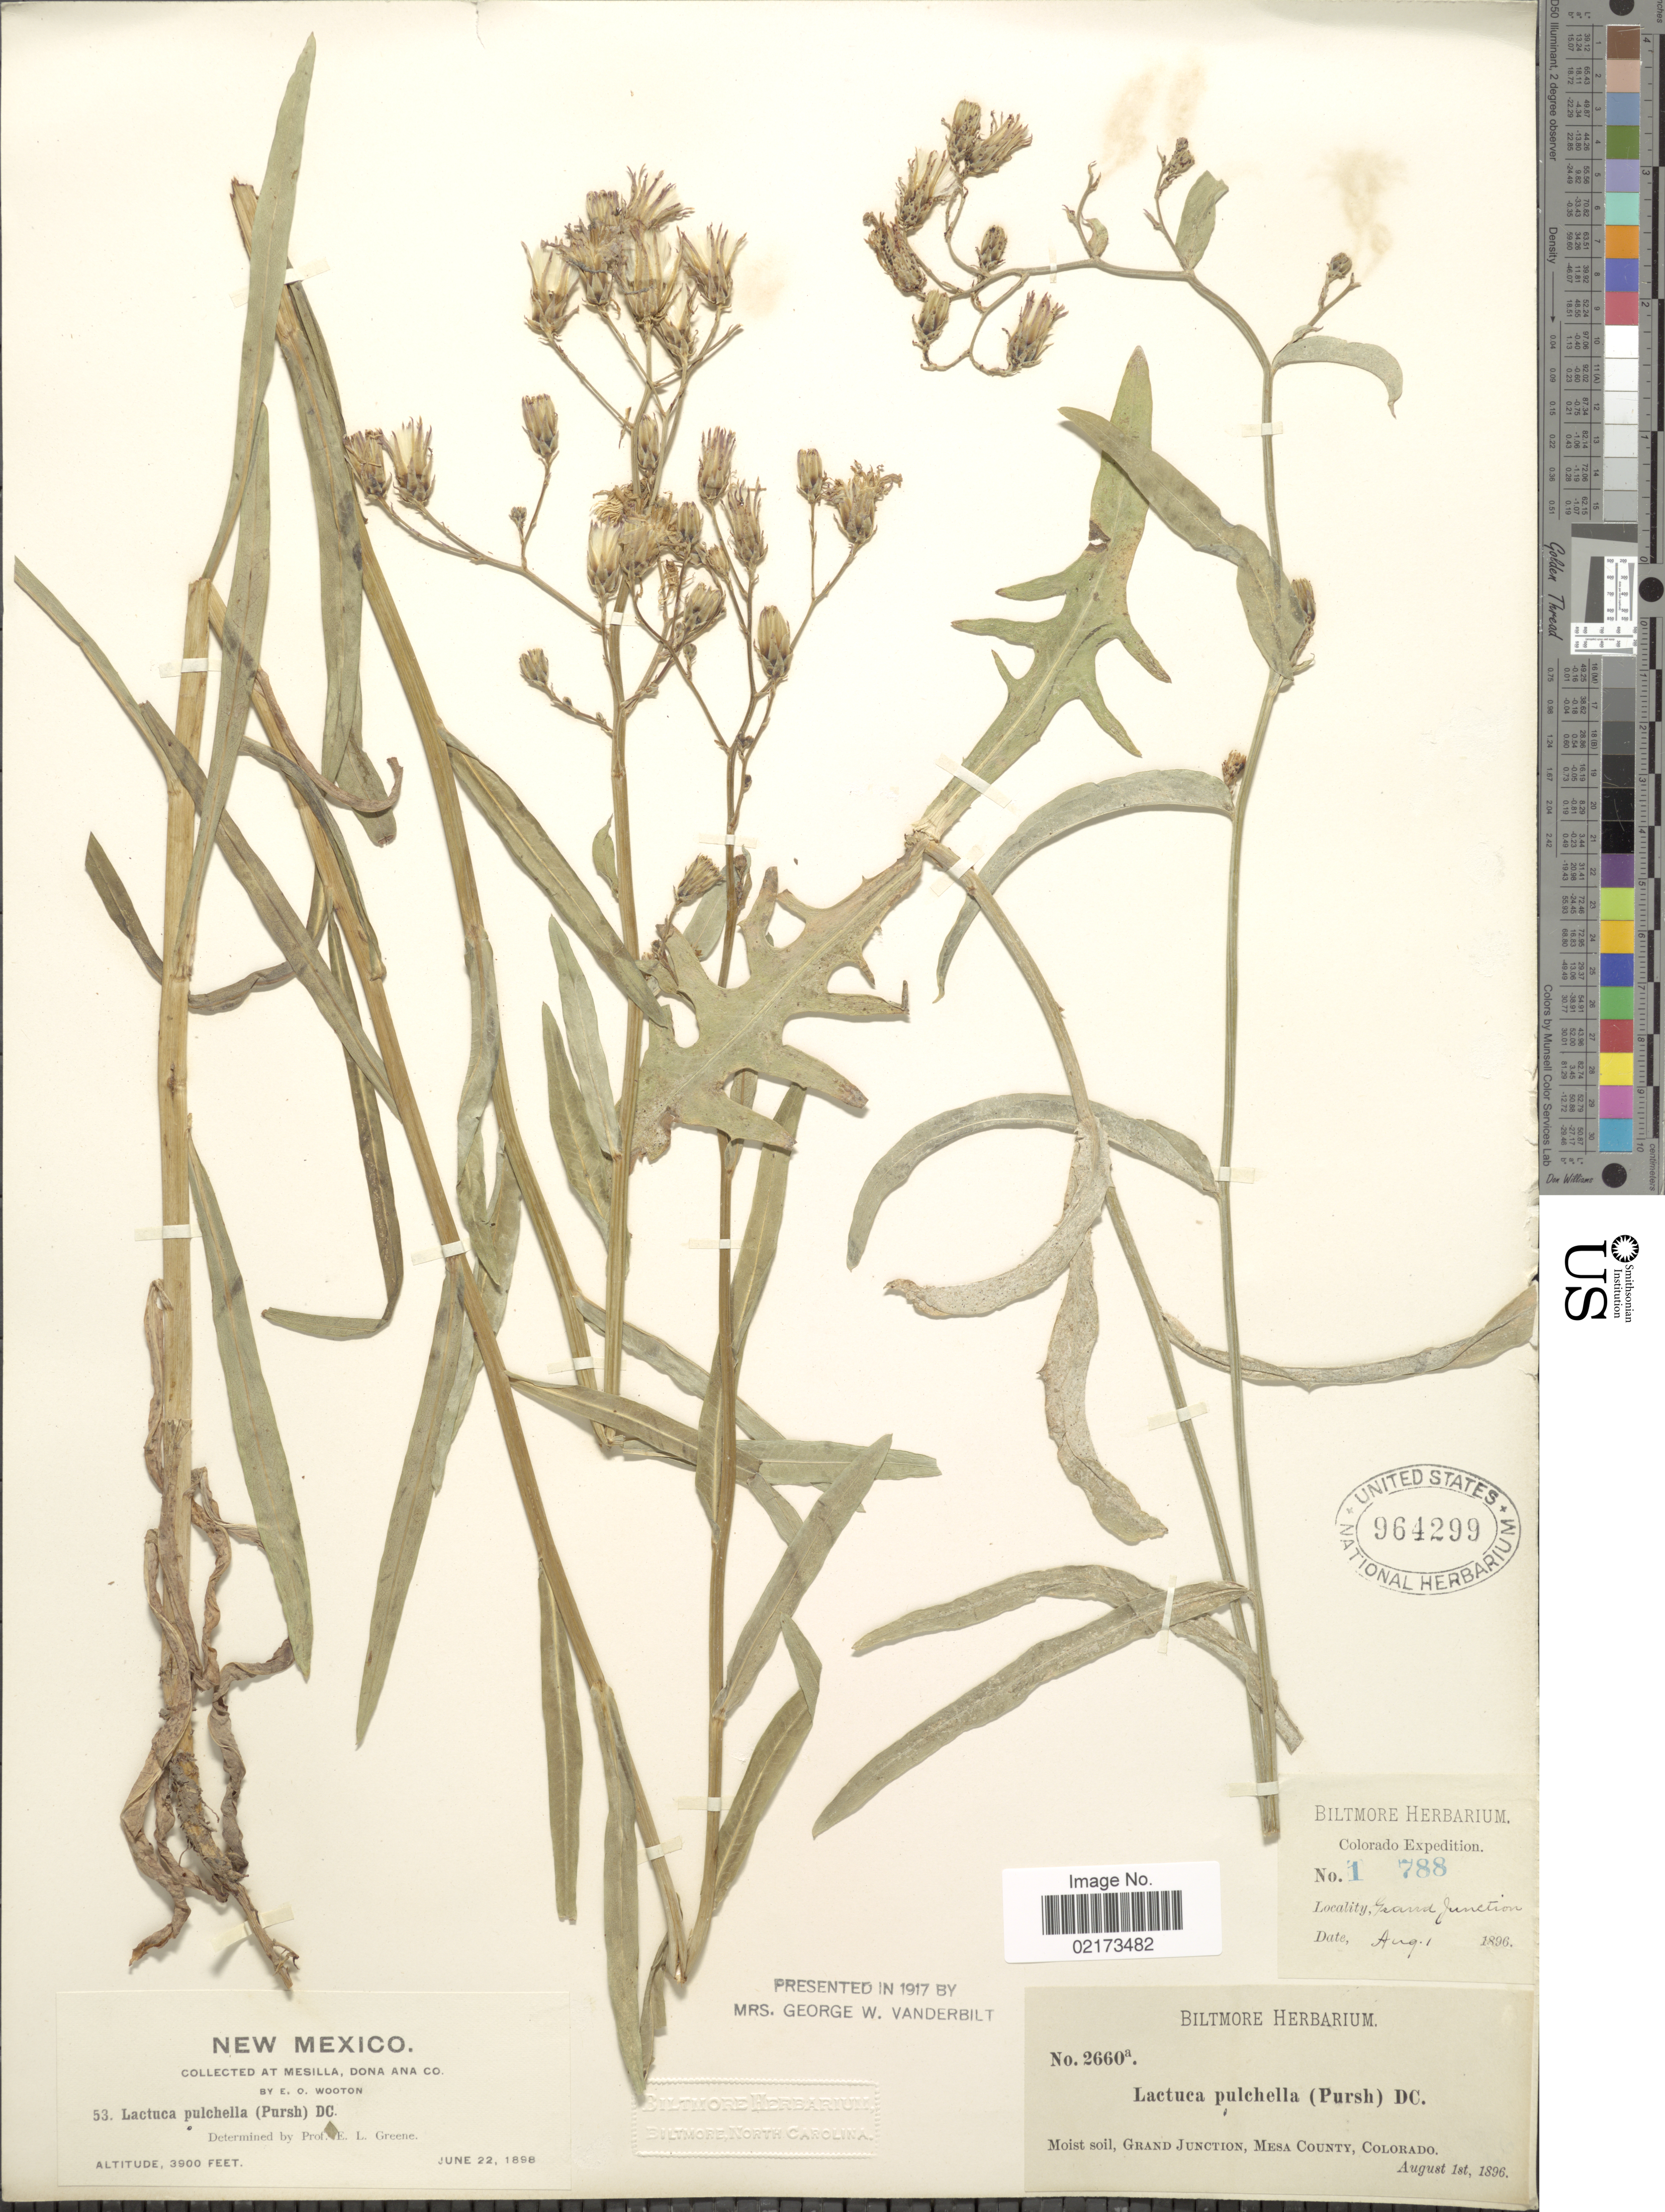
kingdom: Plantae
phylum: Tracheophyta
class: Magnoliopsida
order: Asterales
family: Asteraceae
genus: Lactuca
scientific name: Lactuca pulchella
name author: (Pursh) DC.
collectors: E. O. Wooton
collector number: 53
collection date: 1898-06-22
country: United States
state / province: New Mexico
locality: Mesilla, dona Ana Co.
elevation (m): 1189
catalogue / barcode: US 964299